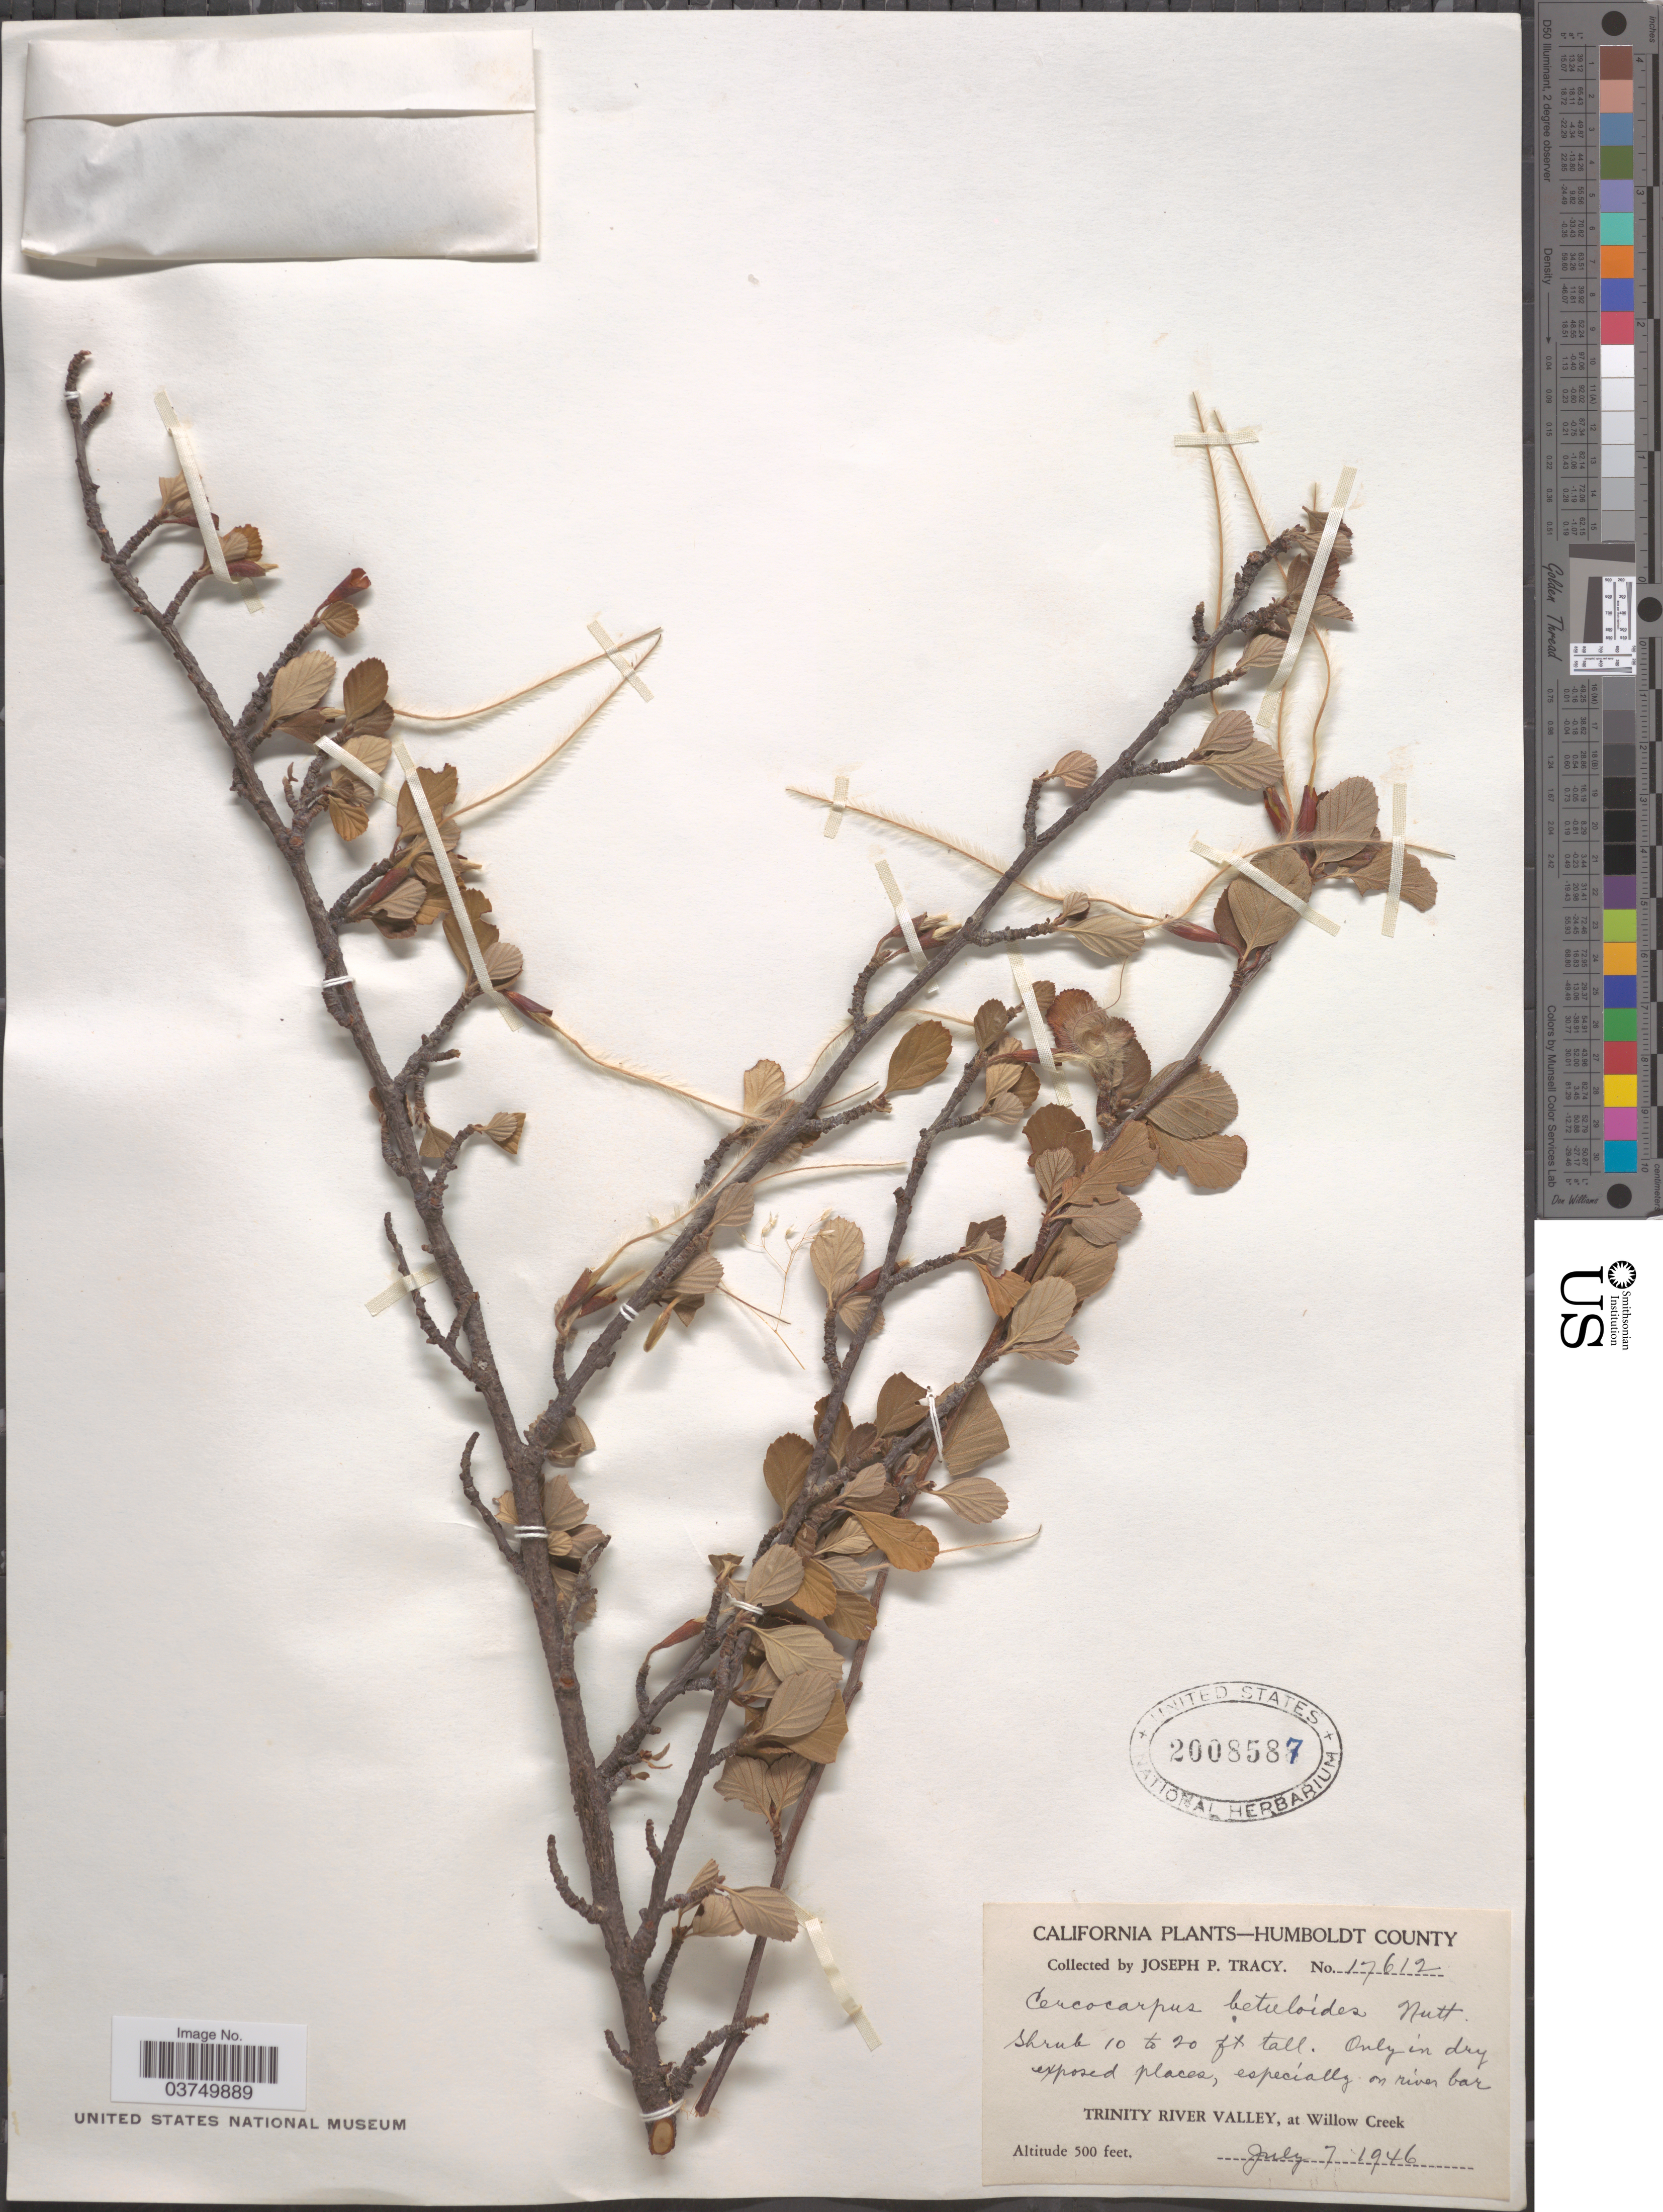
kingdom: Plantae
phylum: Tracheophyta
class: Magnoliopsida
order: Rosales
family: Rosaceae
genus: Cercocarpus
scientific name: Cercocarpus betuloides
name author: Nutt.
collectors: J. Tracy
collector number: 17612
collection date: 1946-07-07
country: United States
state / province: California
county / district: Humboldt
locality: Humboldt County. Trinity River Valley, at Willow Creek.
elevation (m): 152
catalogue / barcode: US 2008587